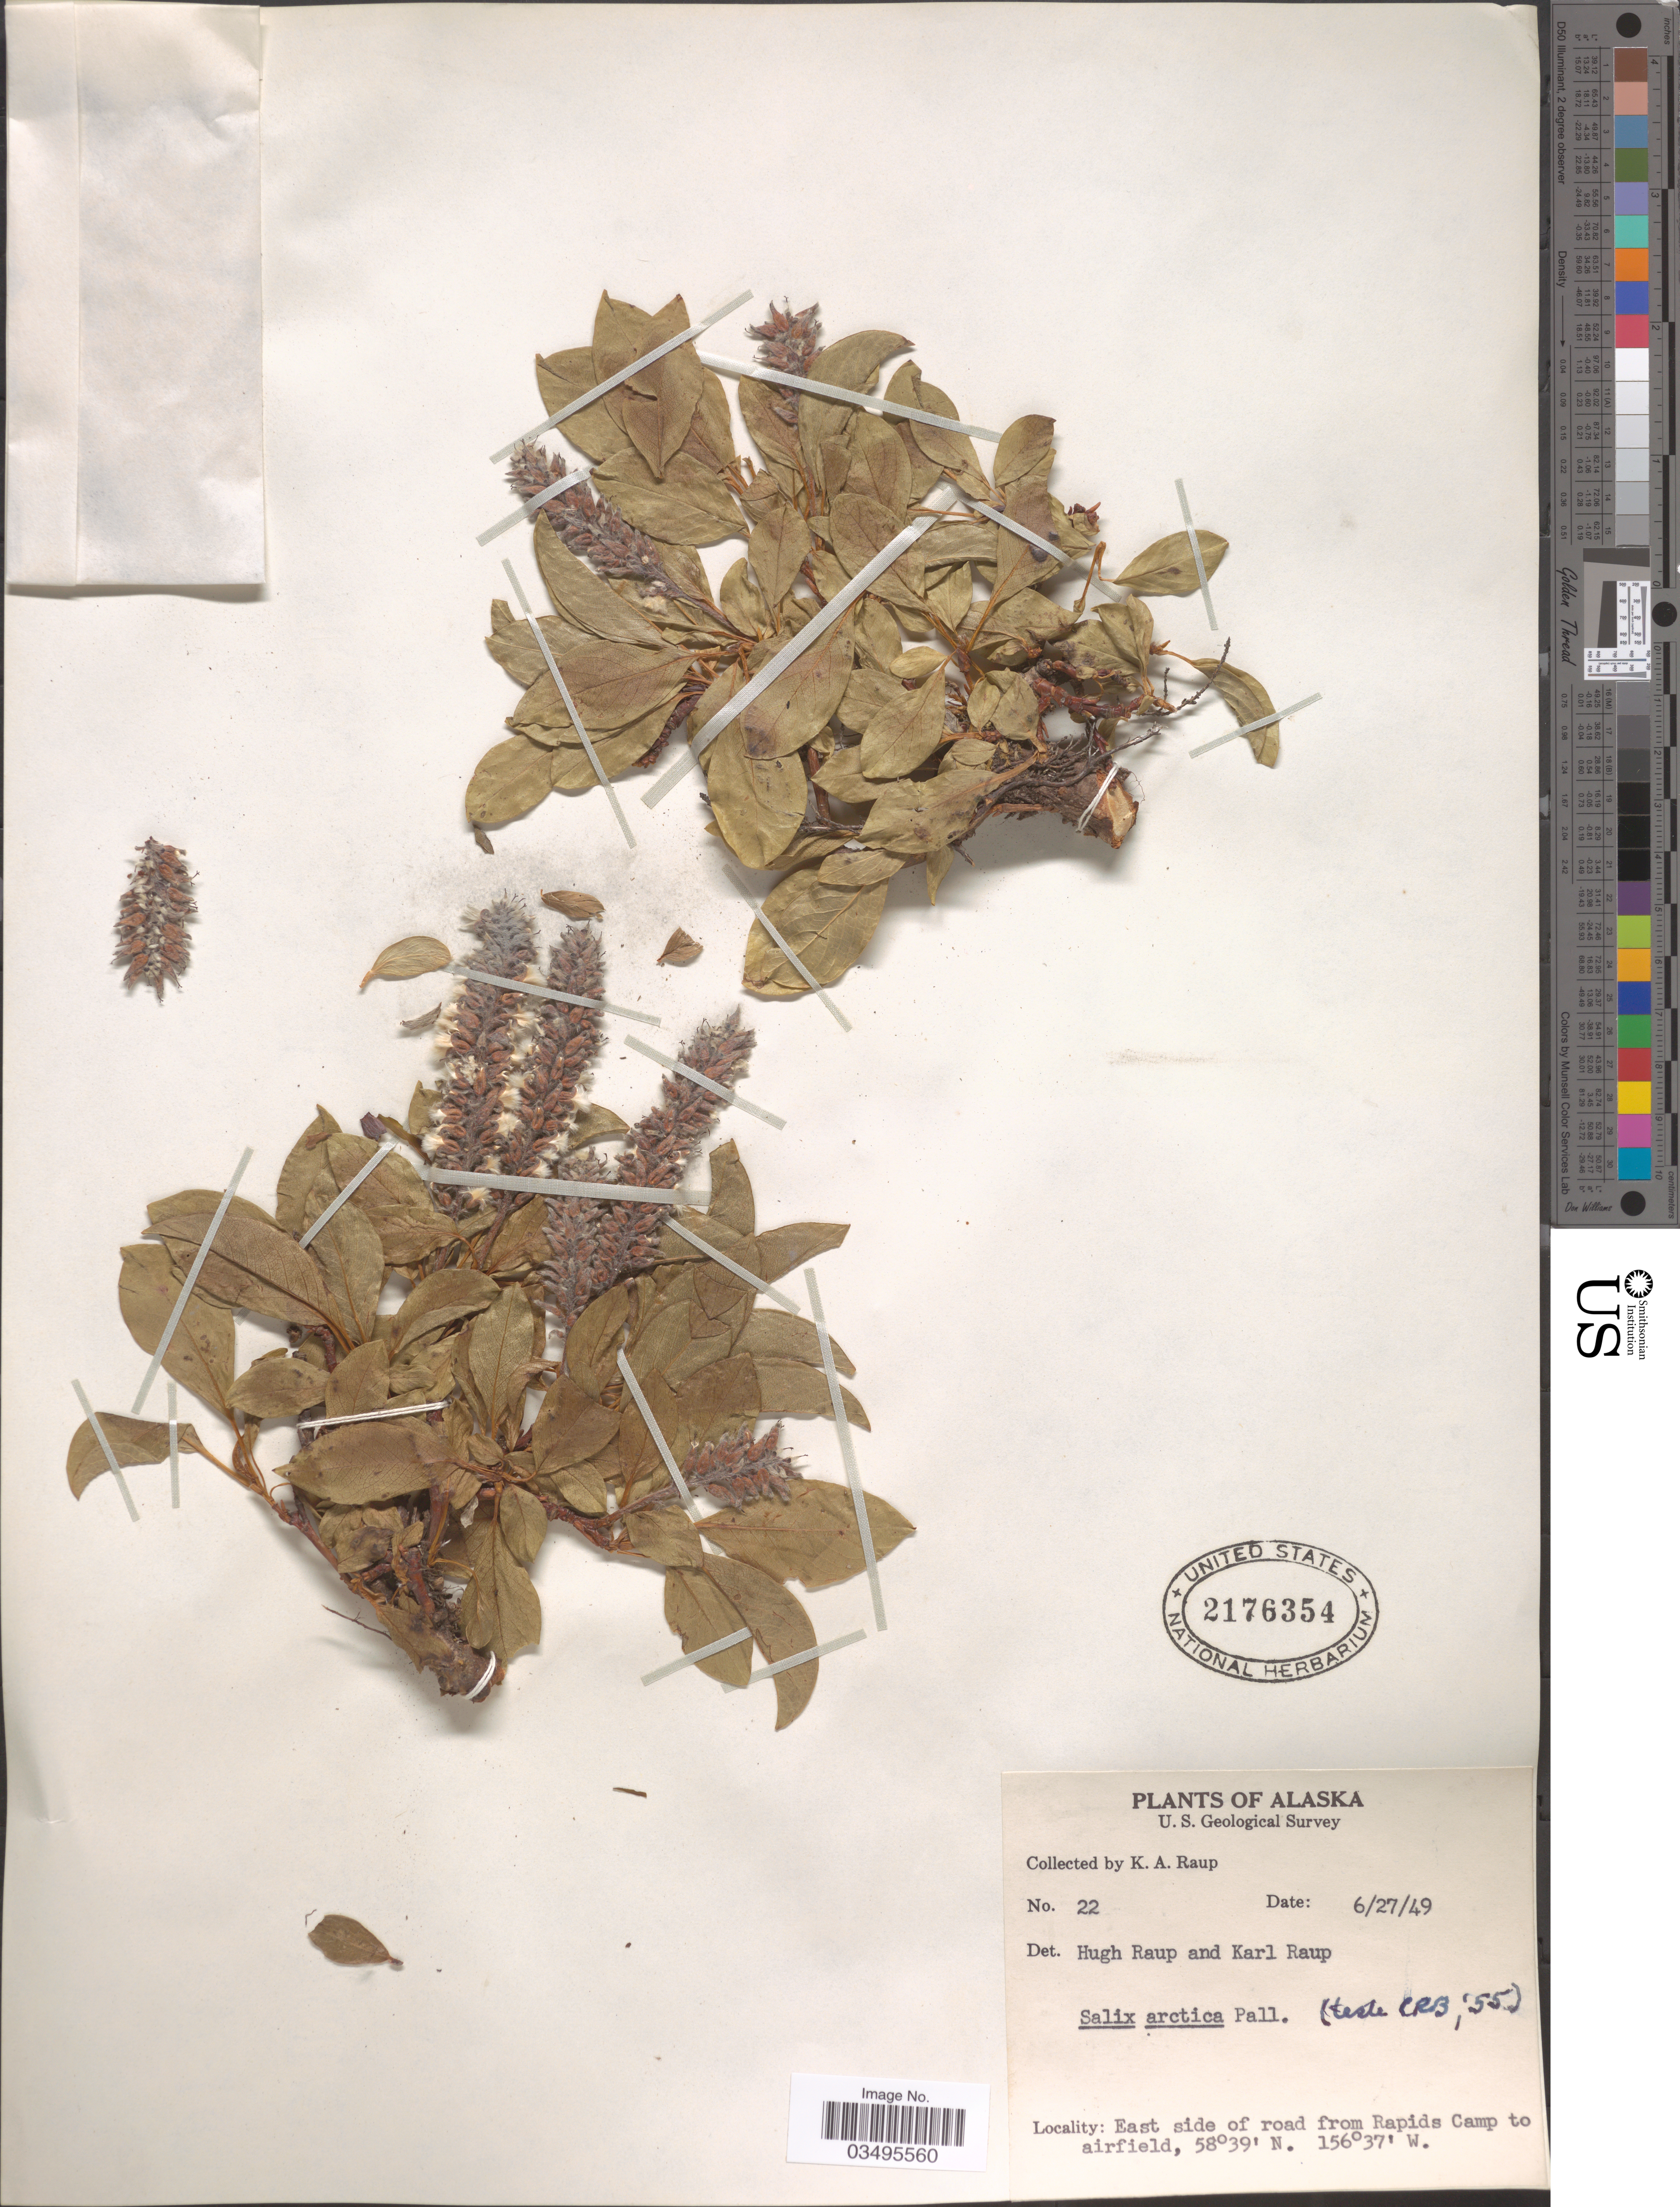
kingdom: Plantae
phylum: Tracheophyta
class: Magnoliopsida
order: Malpighiales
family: Salicaceae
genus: Salix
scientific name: Salix arctica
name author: Pall.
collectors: K. Raup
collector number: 22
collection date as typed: Transcribed d/m/y: 27/6/49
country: United States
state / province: Alaska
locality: East side of road from Rapids Camp to airfield.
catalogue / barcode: US 2176354